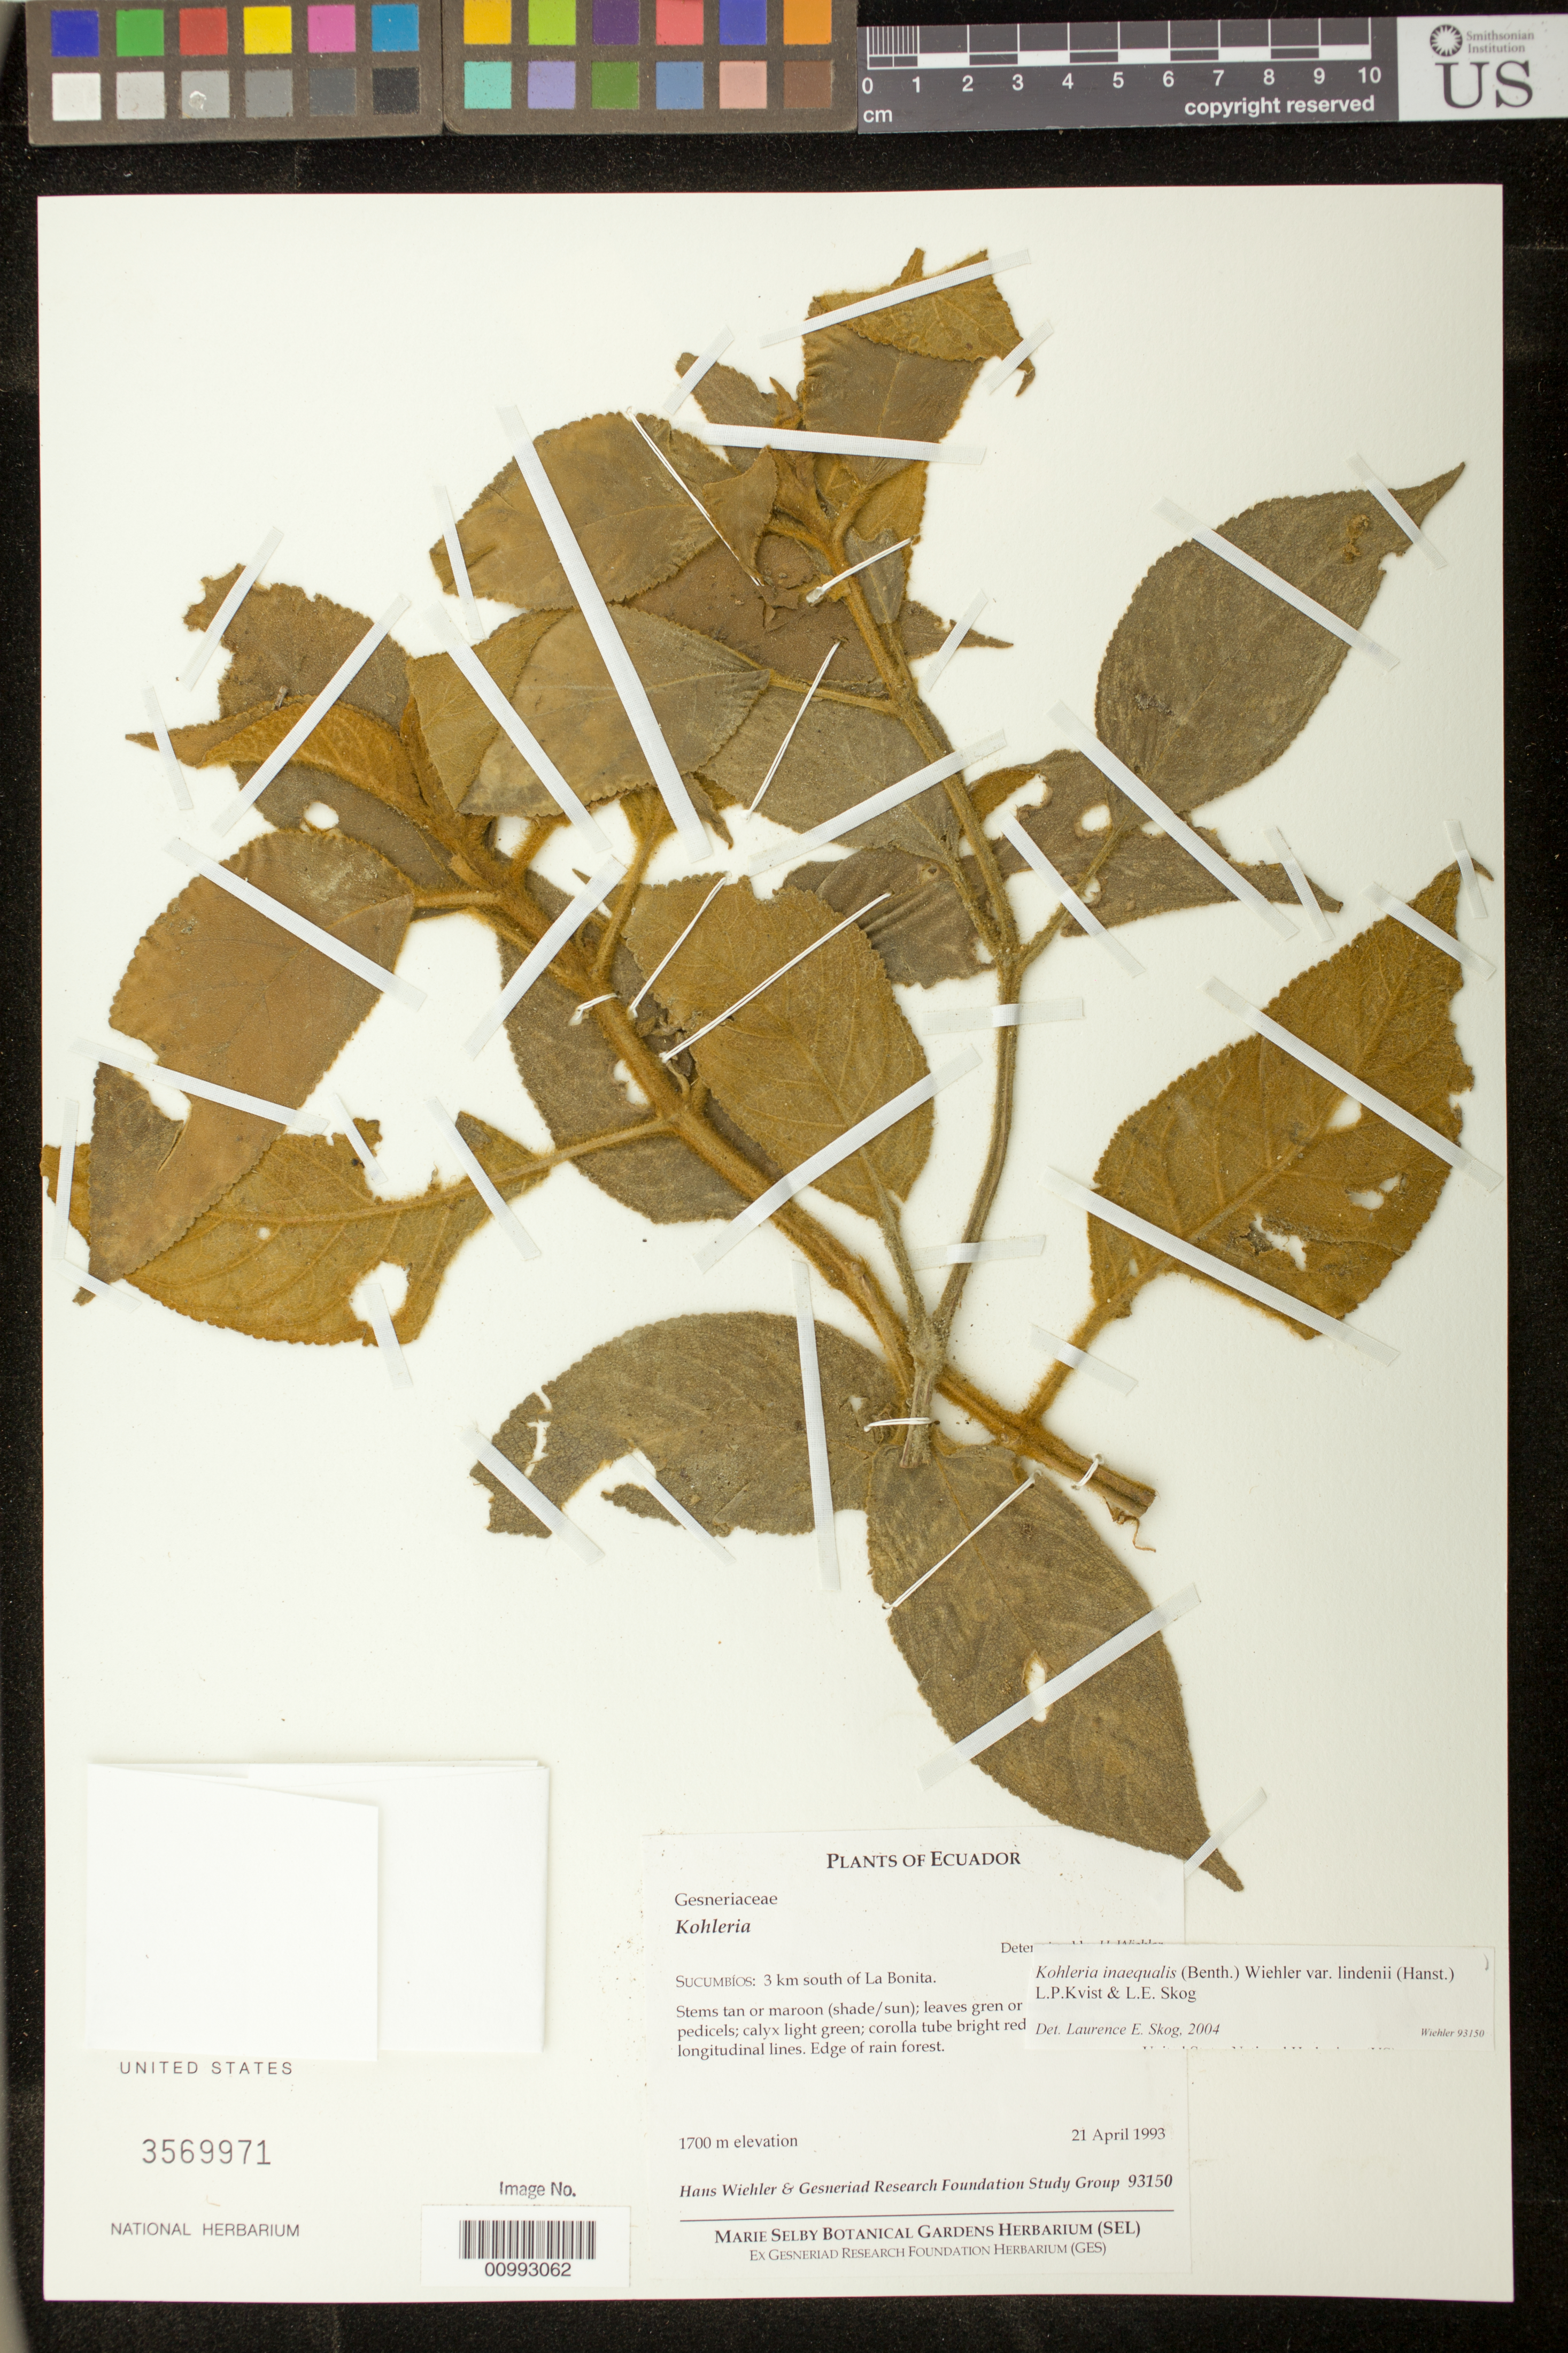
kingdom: Plantae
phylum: Tracheophyta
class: Magnoliopsida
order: Lamiales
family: Gesneriaceae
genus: Kohleria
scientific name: Kohleria inaequalis var. inaequalis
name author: (Benth.) Wiehler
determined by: Skog, Laurence E.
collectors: H. J. Wiehler & Gesneriad Research Foundation Study Group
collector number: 93150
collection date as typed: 21 Apr 1993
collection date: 1993-04-21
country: Ecuador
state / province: Sucumbíos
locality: Sucumbíos: 3 km south of La Bonita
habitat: Edge of rain forest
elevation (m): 1700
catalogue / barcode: US 3569971